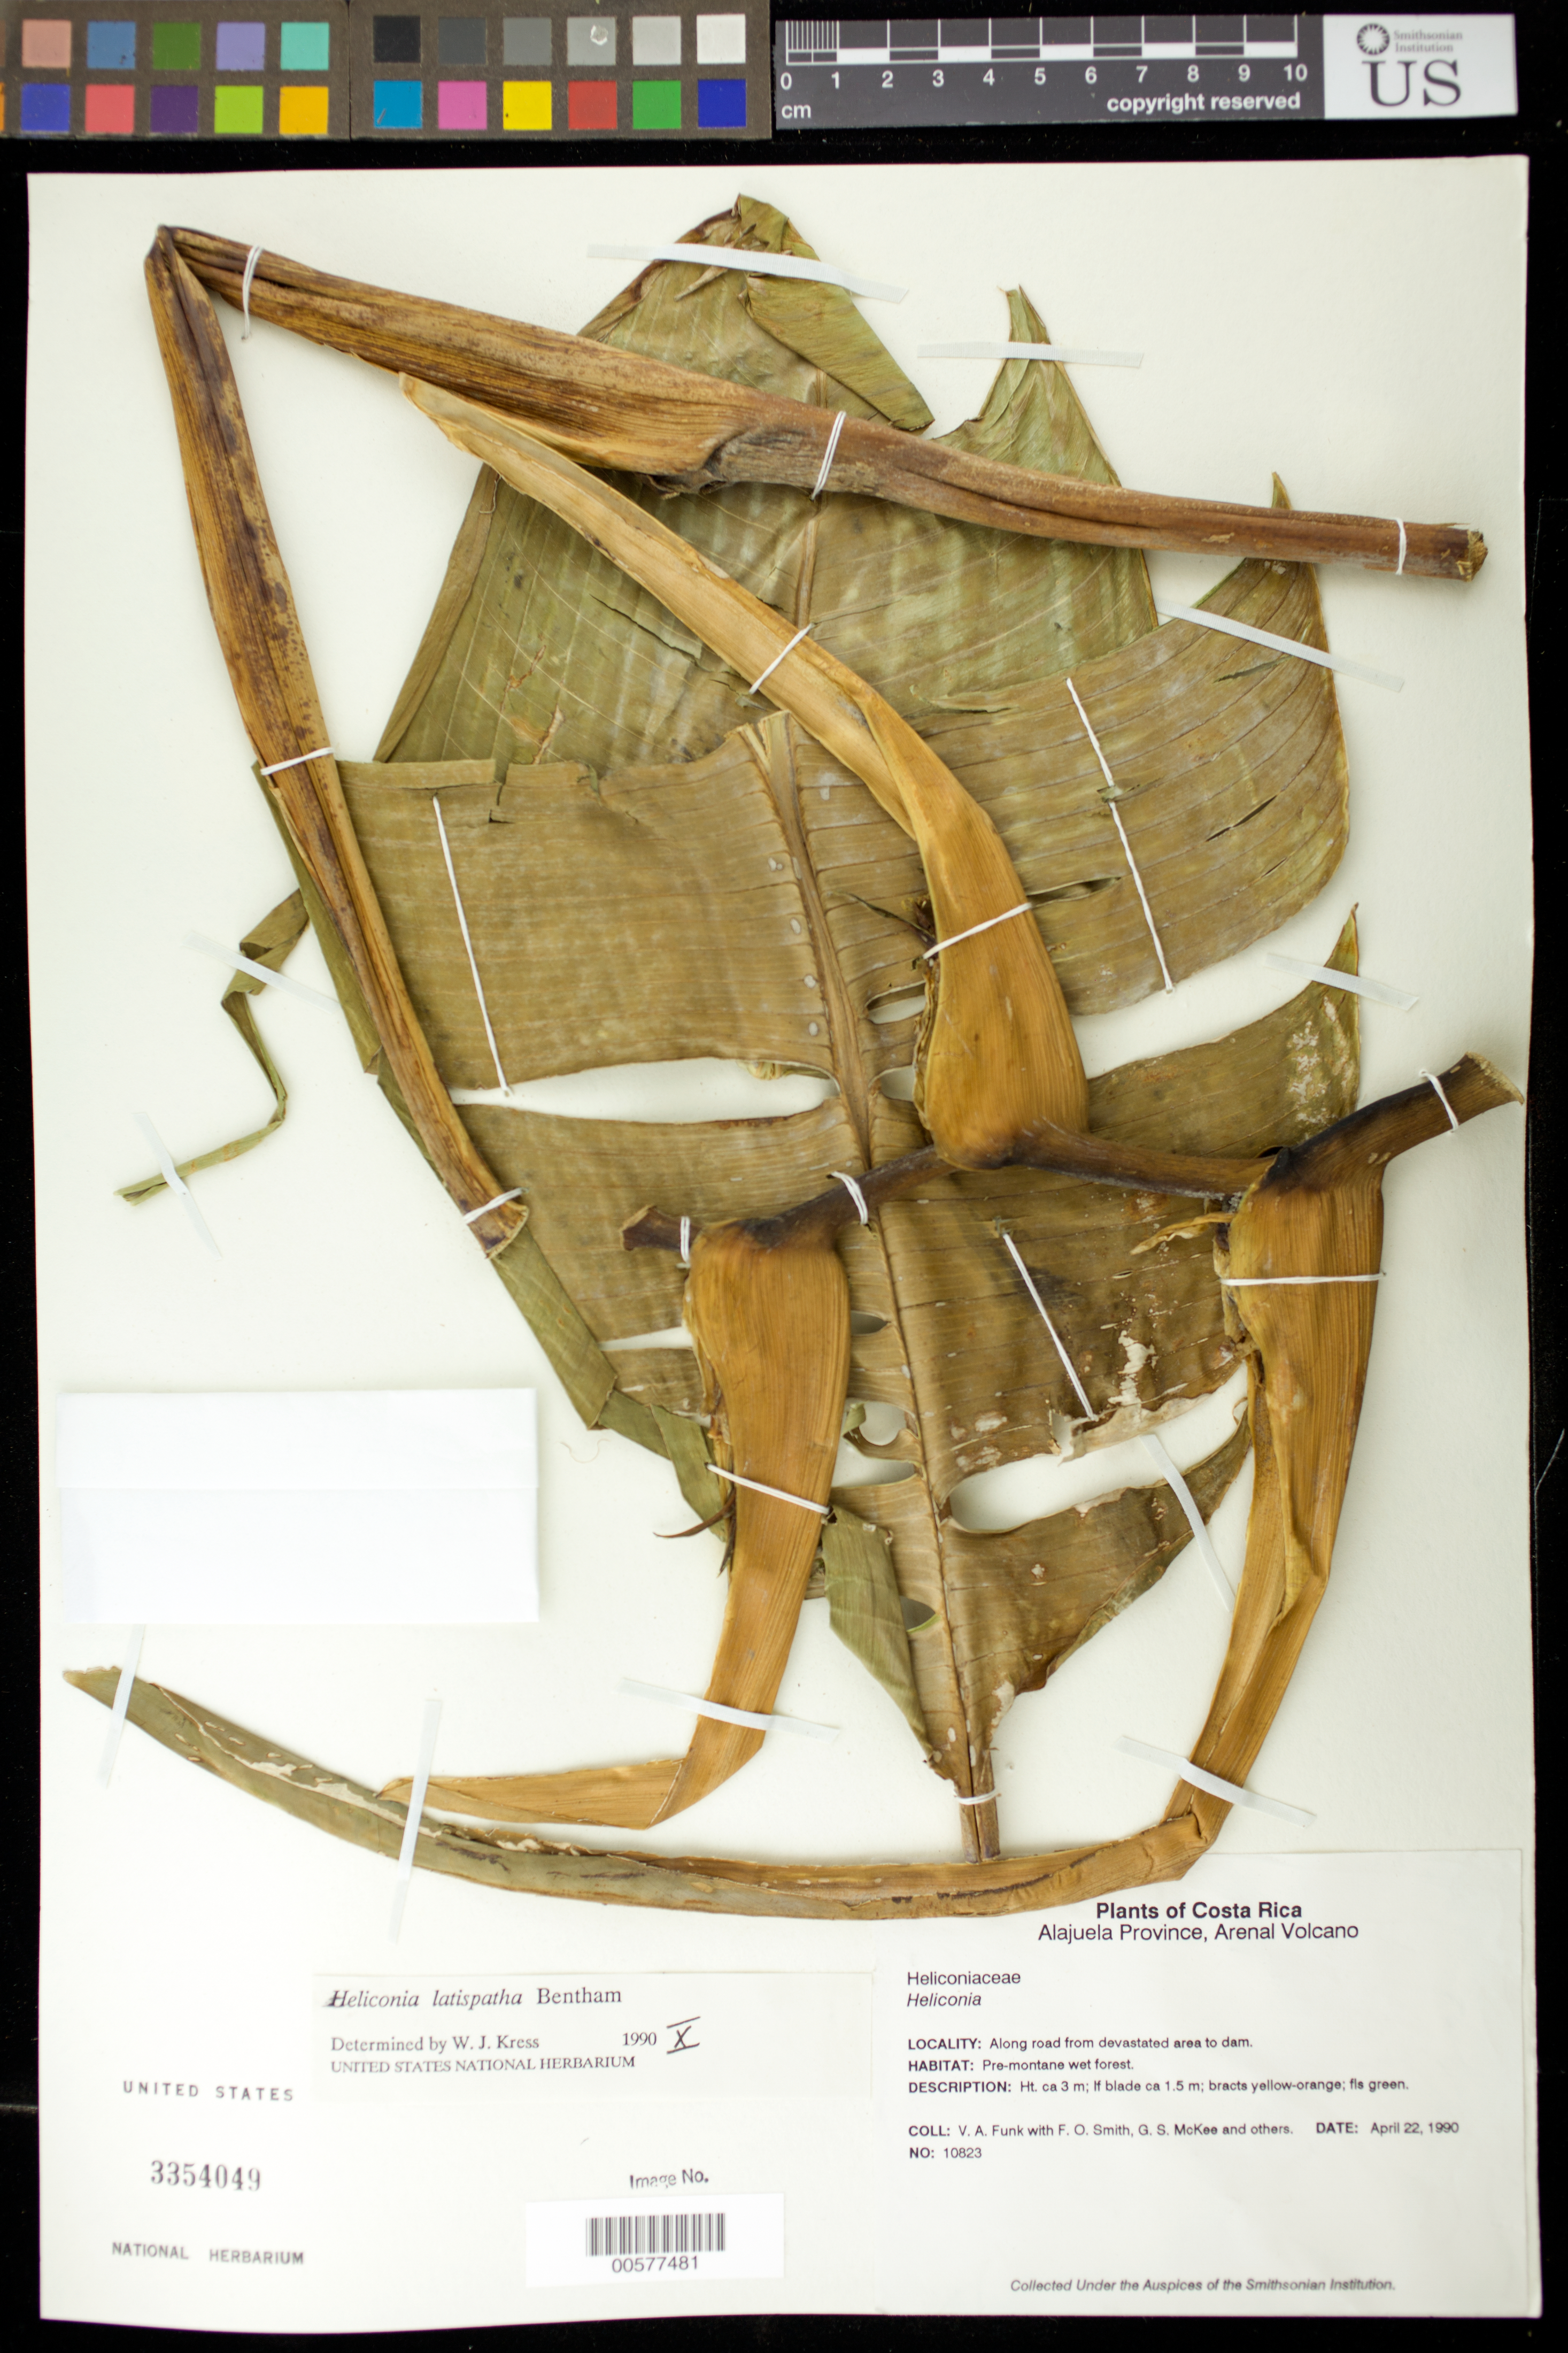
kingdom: Plantae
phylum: Tracheophyta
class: Liliopsida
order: Zingiberales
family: Heliconiaceae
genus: Heliconia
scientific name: Heliconia latispatha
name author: Benth.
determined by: Kress, W. J., (US), Smithsonian Institution - National Museum of Natural History (UNITED STATES)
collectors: V. Funk, F. Smith, G. S. McKee & et al.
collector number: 10823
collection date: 1990-04-22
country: Costa Rica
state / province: Alajuela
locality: Along road from devastated area to dam.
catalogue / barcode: US 3354049